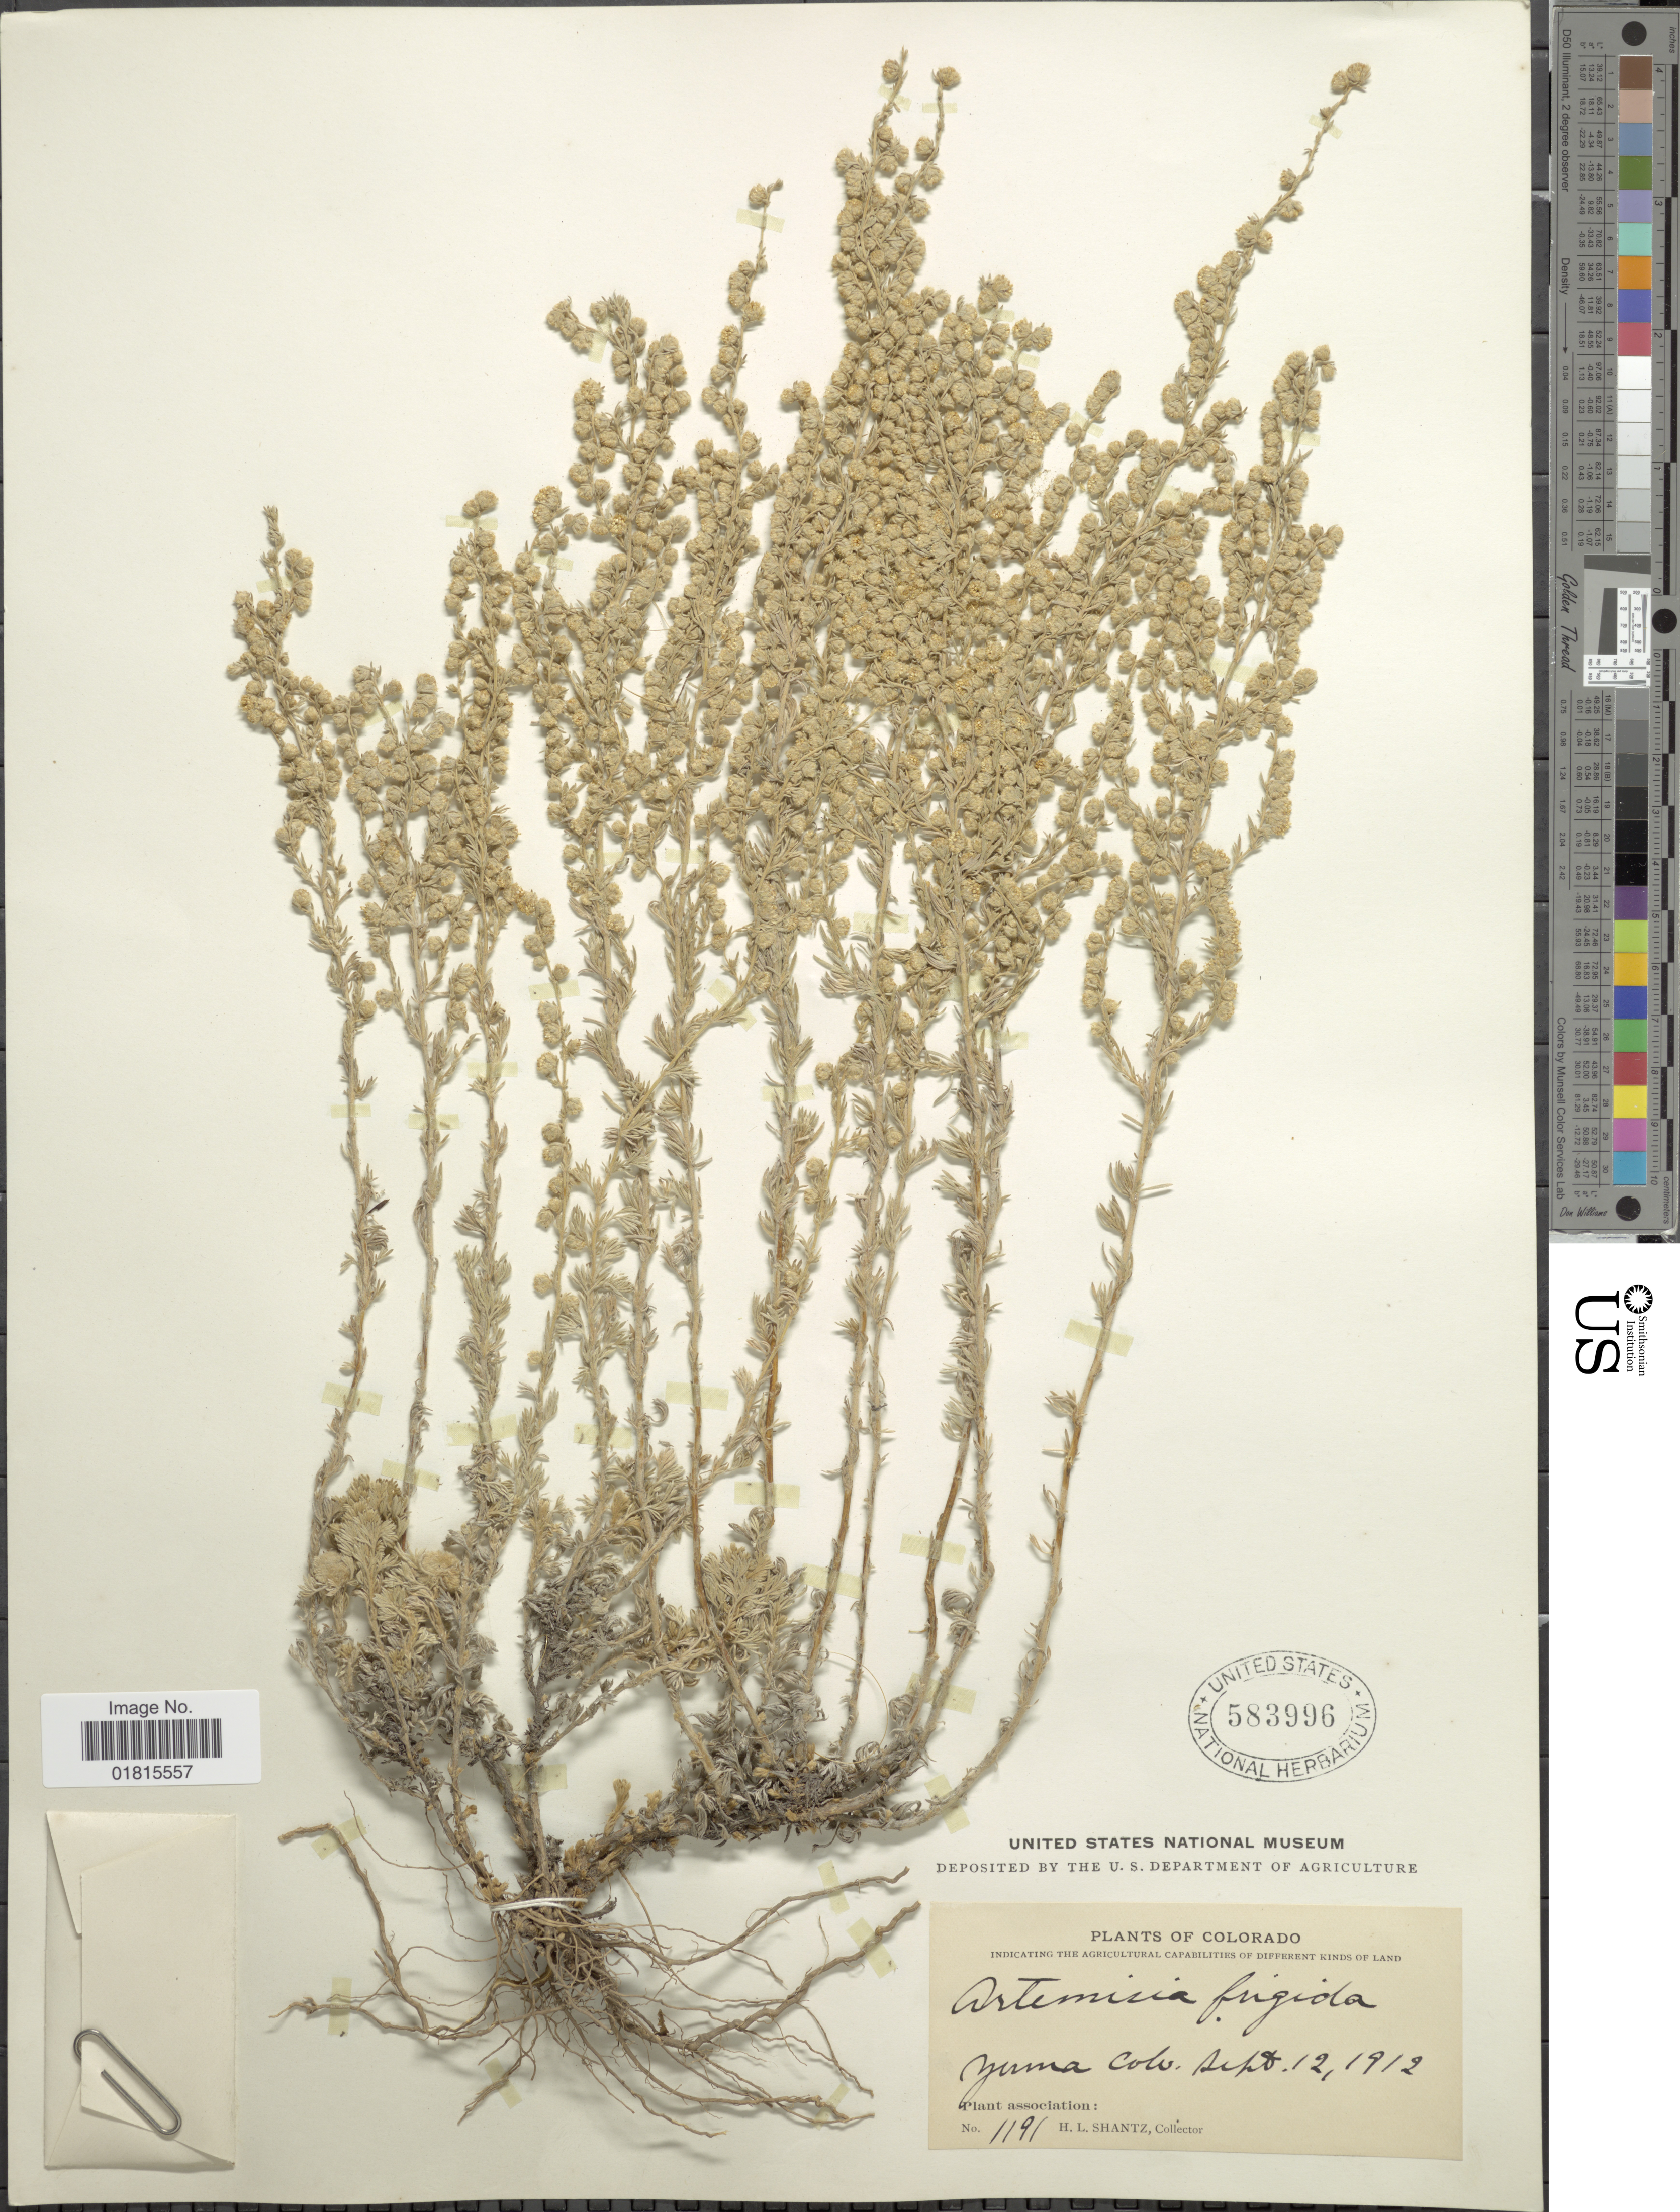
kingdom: Plantae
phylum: Tracheophyta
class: Magnoliopsida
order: Asterales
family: Asteraceae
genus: Artemisia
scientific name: Artemisia frigida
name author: Willd.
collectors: H. Shantz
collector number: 1191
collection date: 1912-09-12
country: United States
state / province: Colorado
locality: Yuma Colo.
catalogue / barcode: US 583996